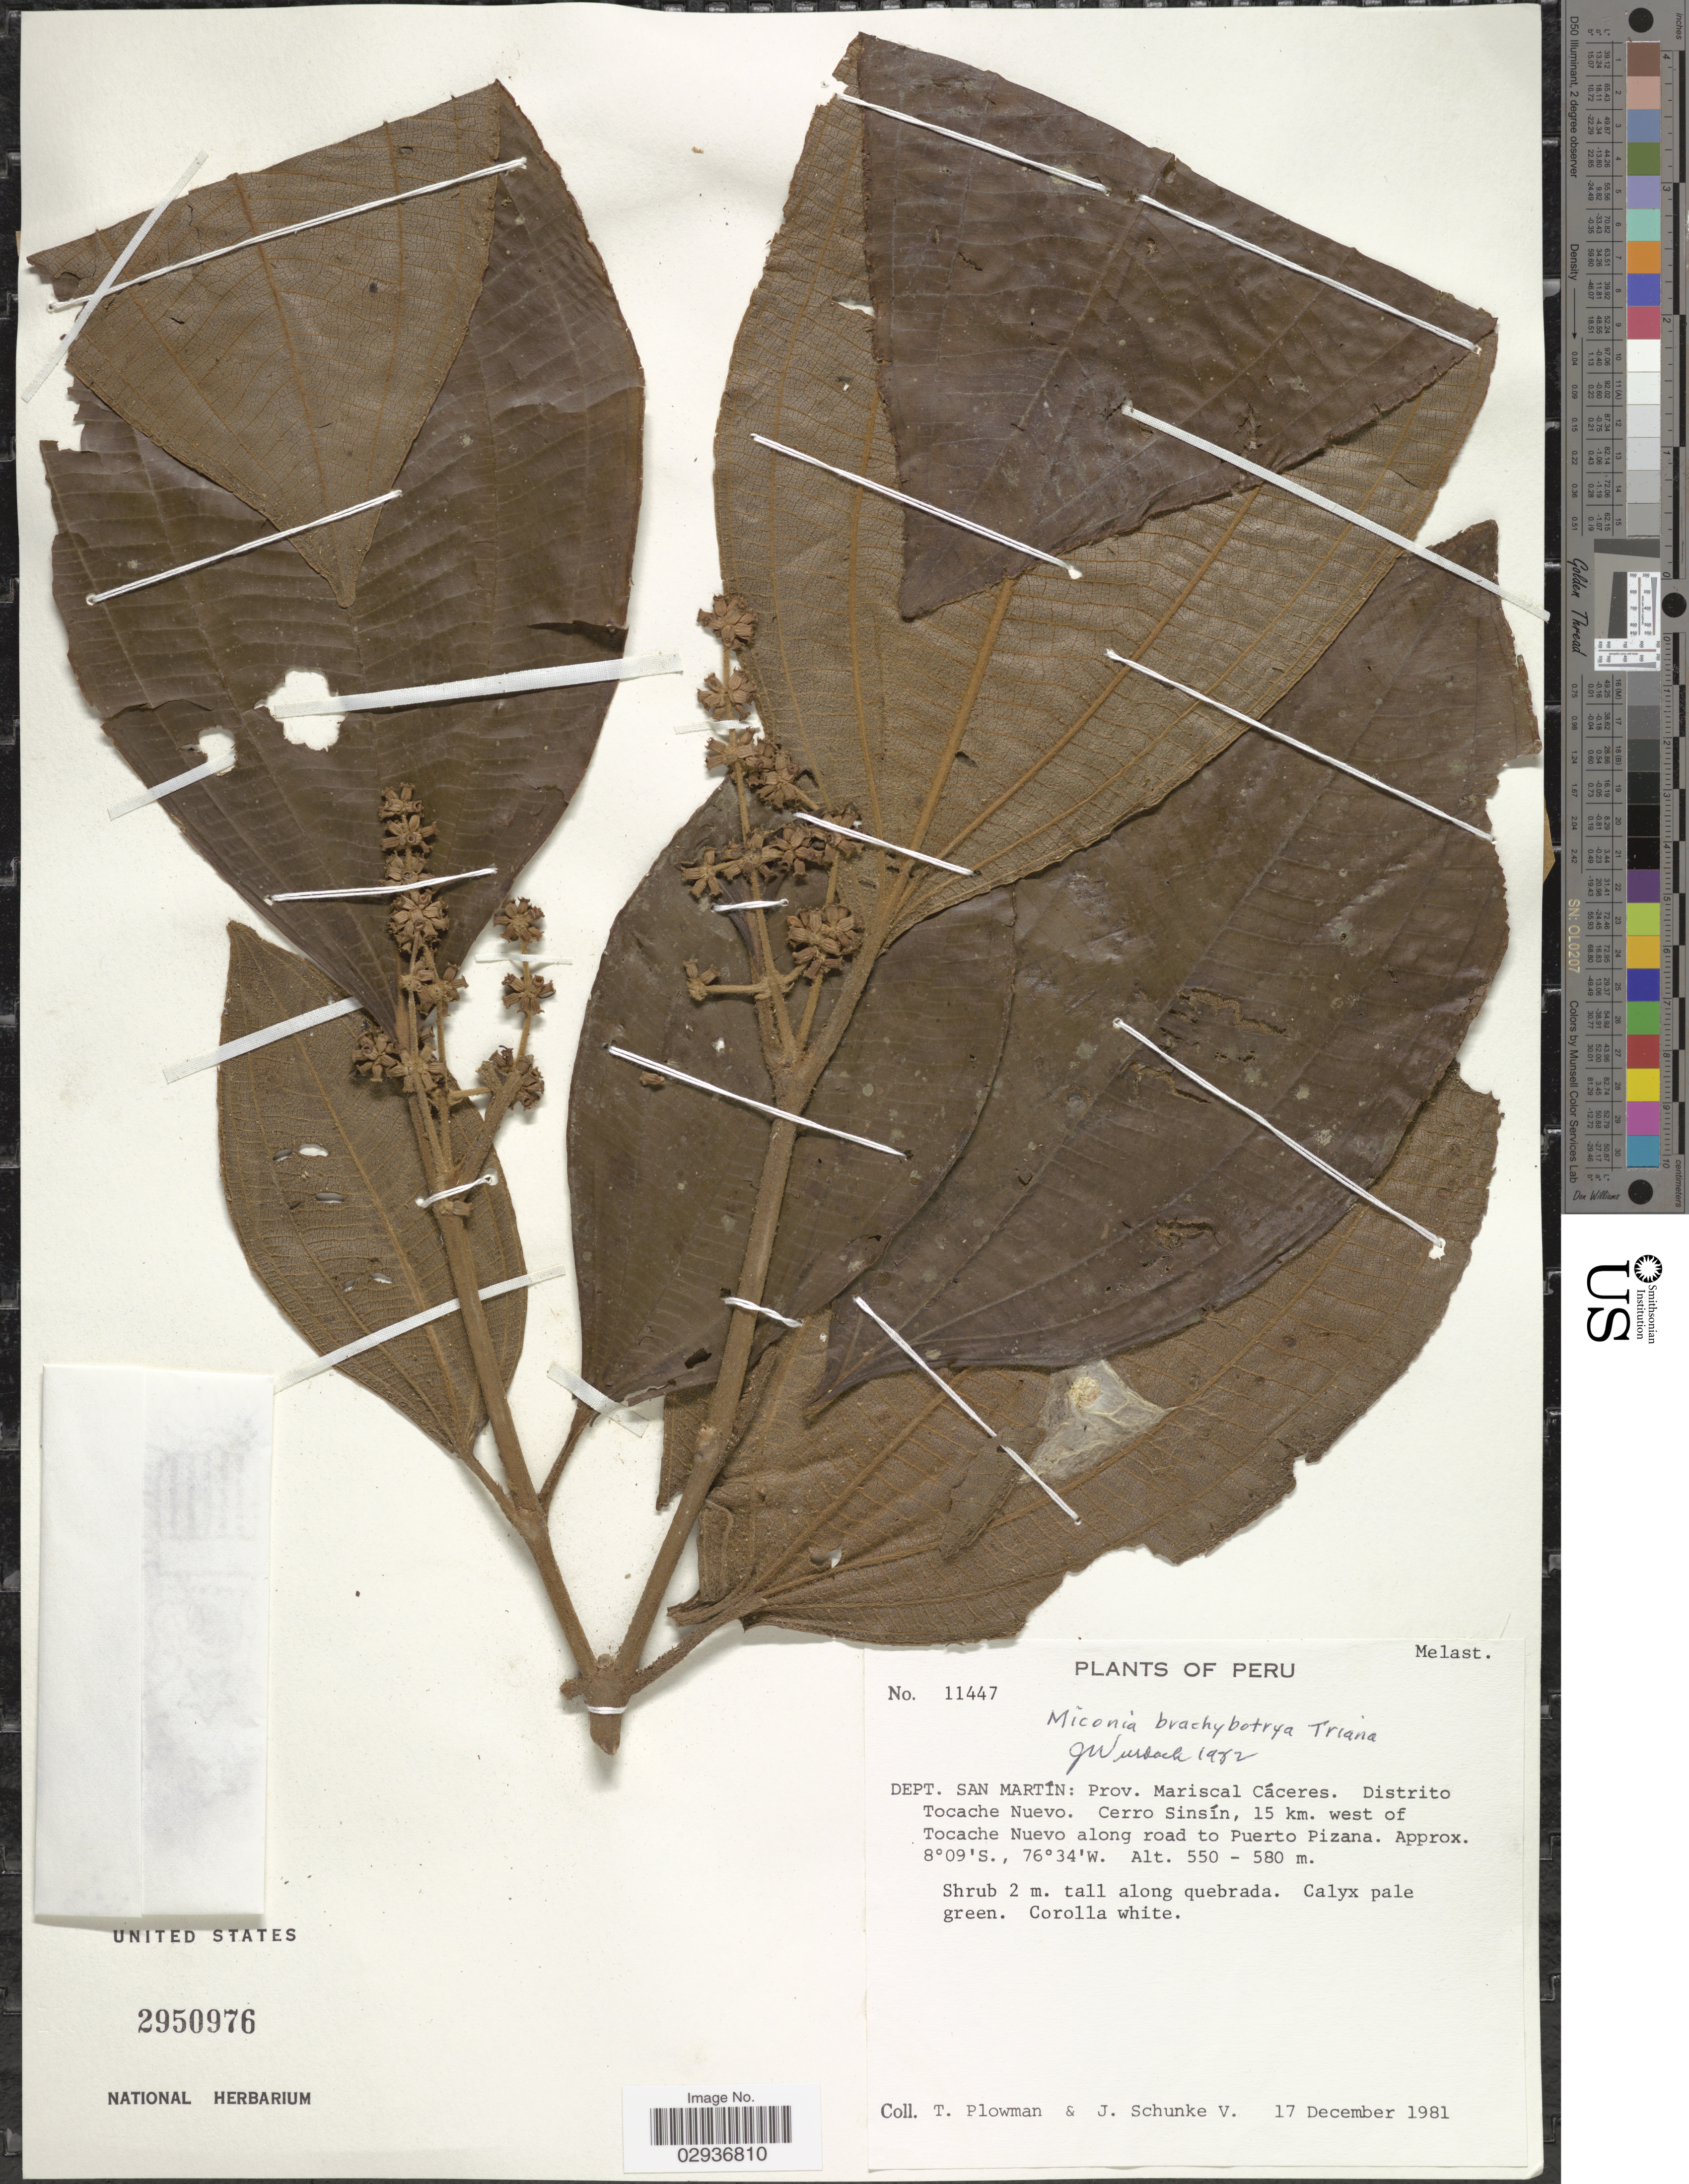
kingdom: Plantae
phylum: Tracheophyta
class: Magnoliopsida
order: Myrtales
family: Melastomataceae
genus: Miconia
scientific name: Miconia brachybotrya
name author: Triana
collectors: T. Plowman & J. Schunke Vigo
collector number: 11447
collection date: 1981-12-17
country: Peru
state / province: San Martín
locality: Dept. San Martín: Prov. Mariscal Cáceres. Distrito Tocache Nuevo. Cerro Sinsín, 15 km. west of Tocache Nuevo along road to Puerto Pizana.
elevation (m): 550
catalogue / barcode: US 2950976